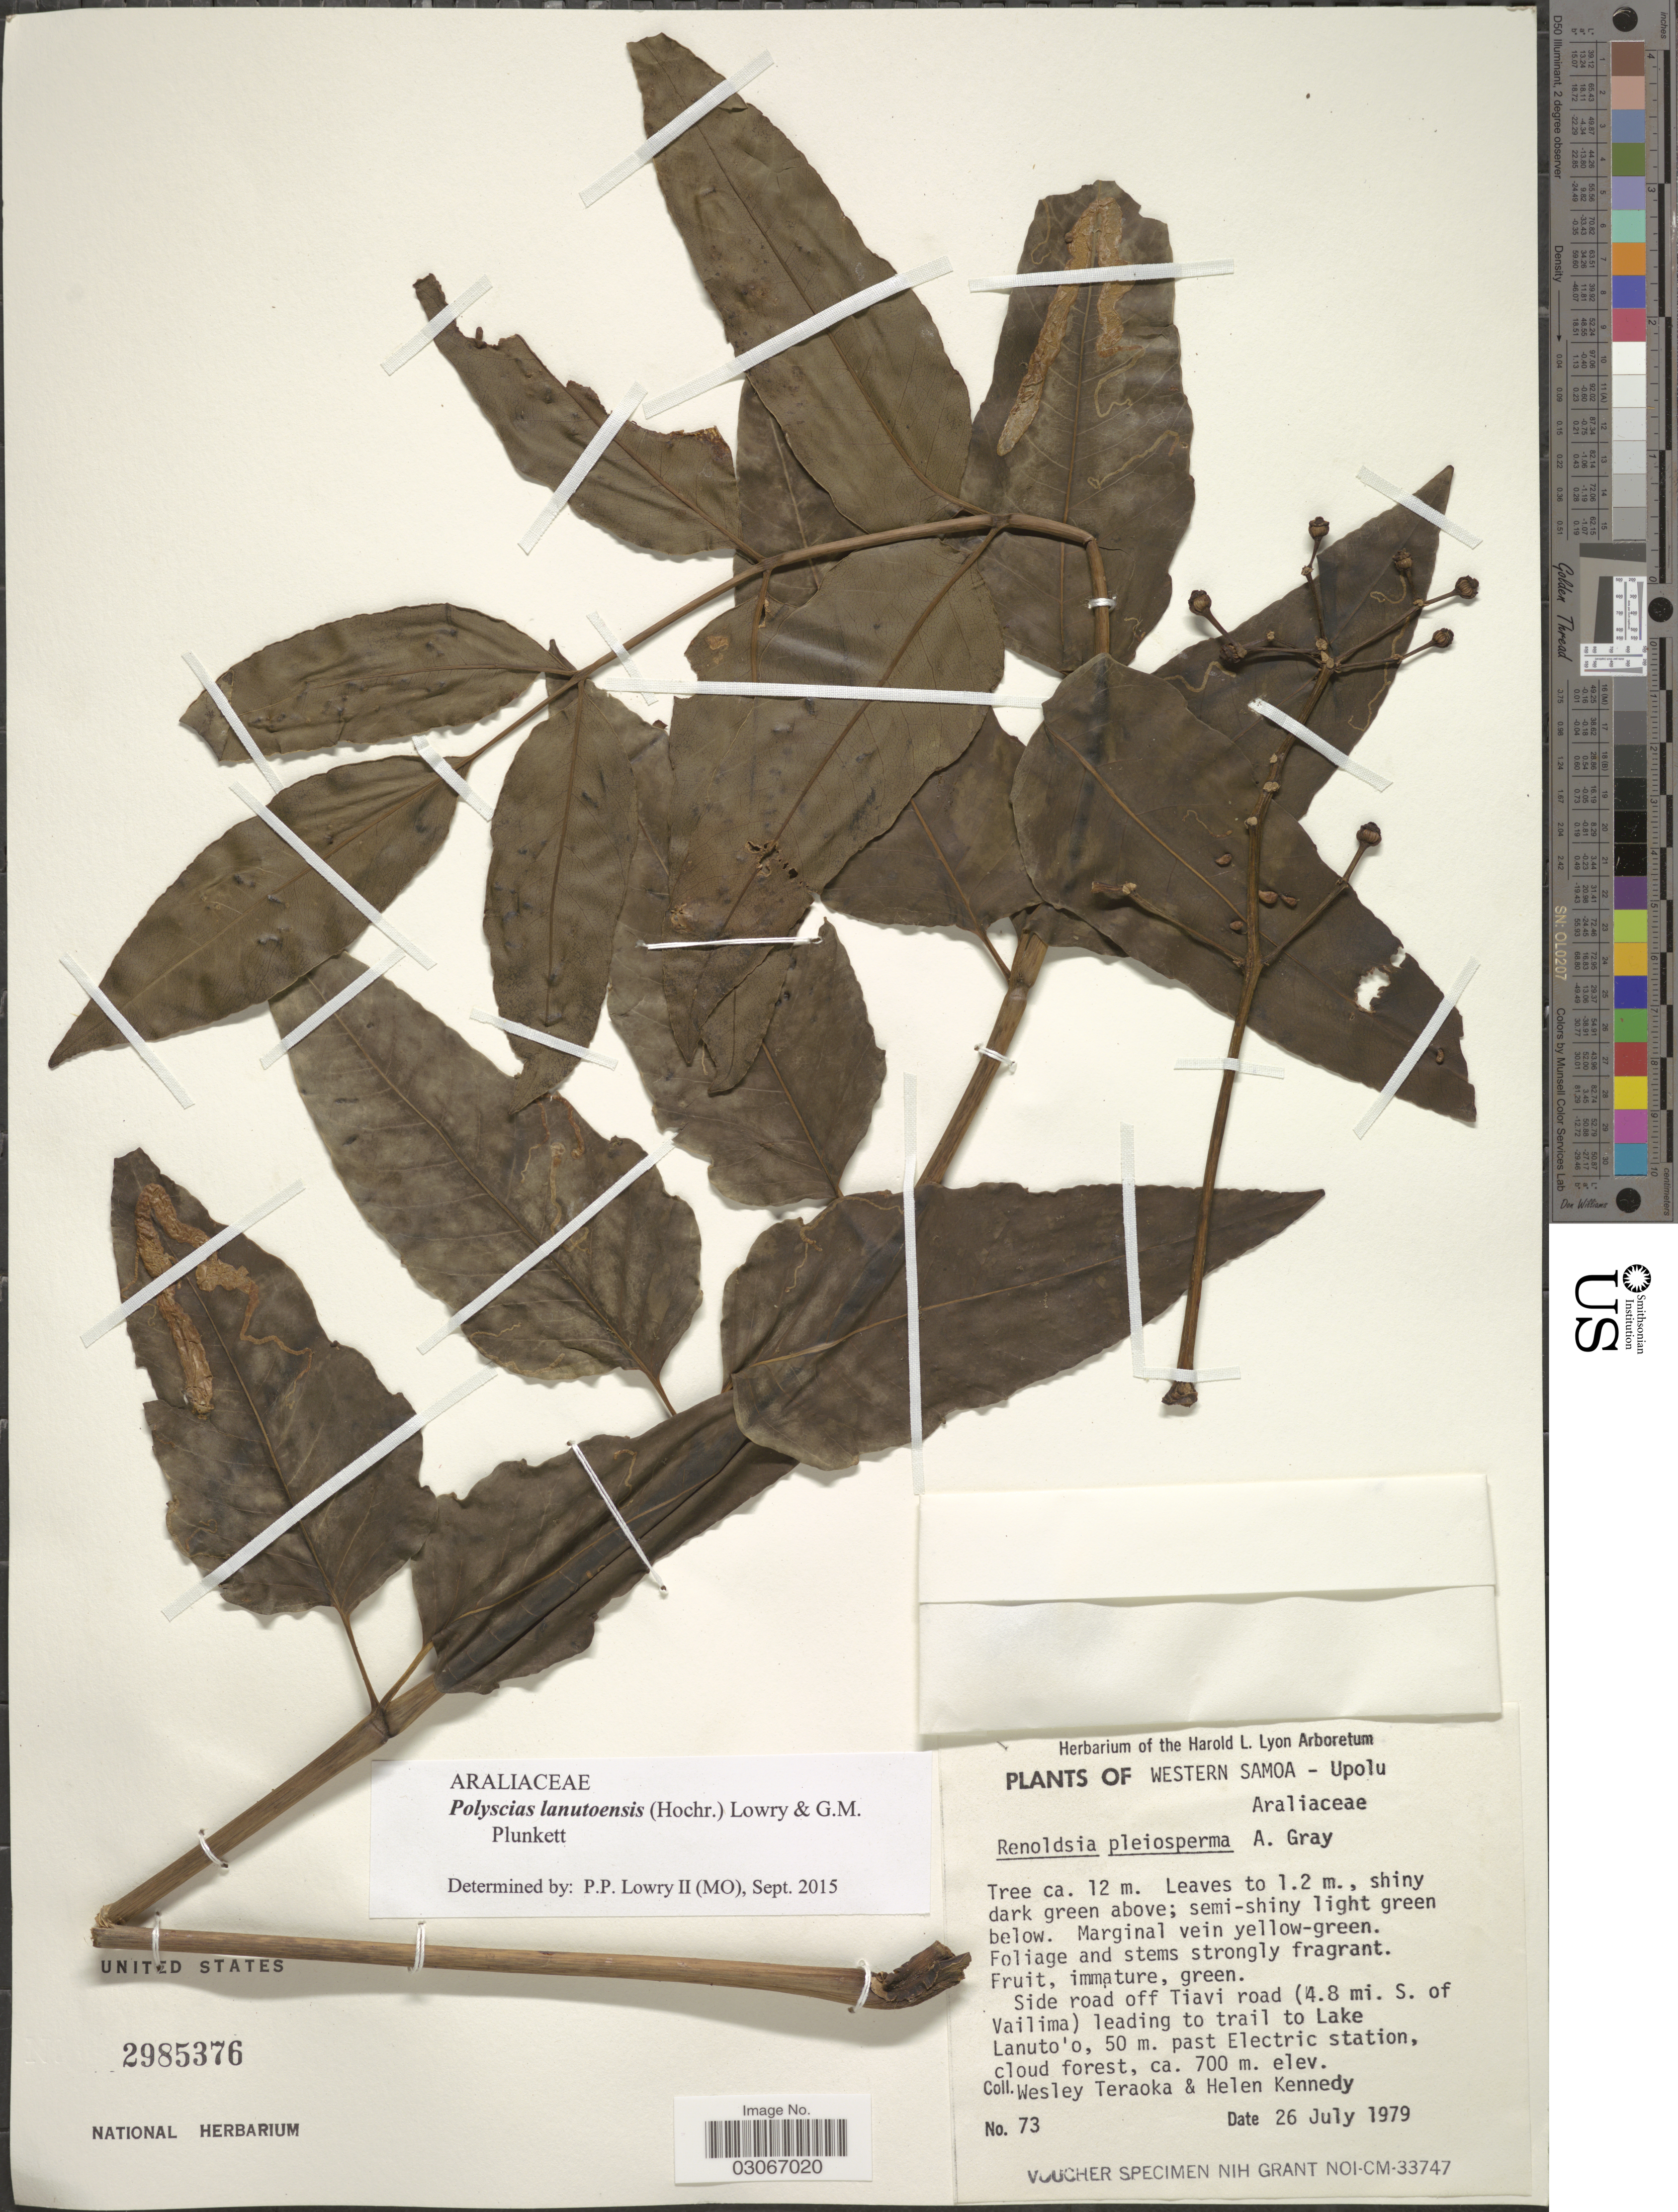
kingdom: Plantae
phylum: Tracheophyta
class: Magnoliopsida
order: Apiales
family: Araliaceae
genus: Polyscias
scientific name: Polyscias lanutoensis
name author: (Hochr.) Lowry & G. M. Plunkett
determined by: Lowry, P. P., (MO), Missouri Botanical Garden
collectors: W. Teraoka & H. Kennedy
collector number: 73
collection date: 1979-07-26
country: Samoa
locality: Upolu. Side road off Tiavi road (4.8 mi. S. of Vailima) leading to trail to Lake Lanuto'o.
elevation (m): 700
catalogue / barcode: US 2985376